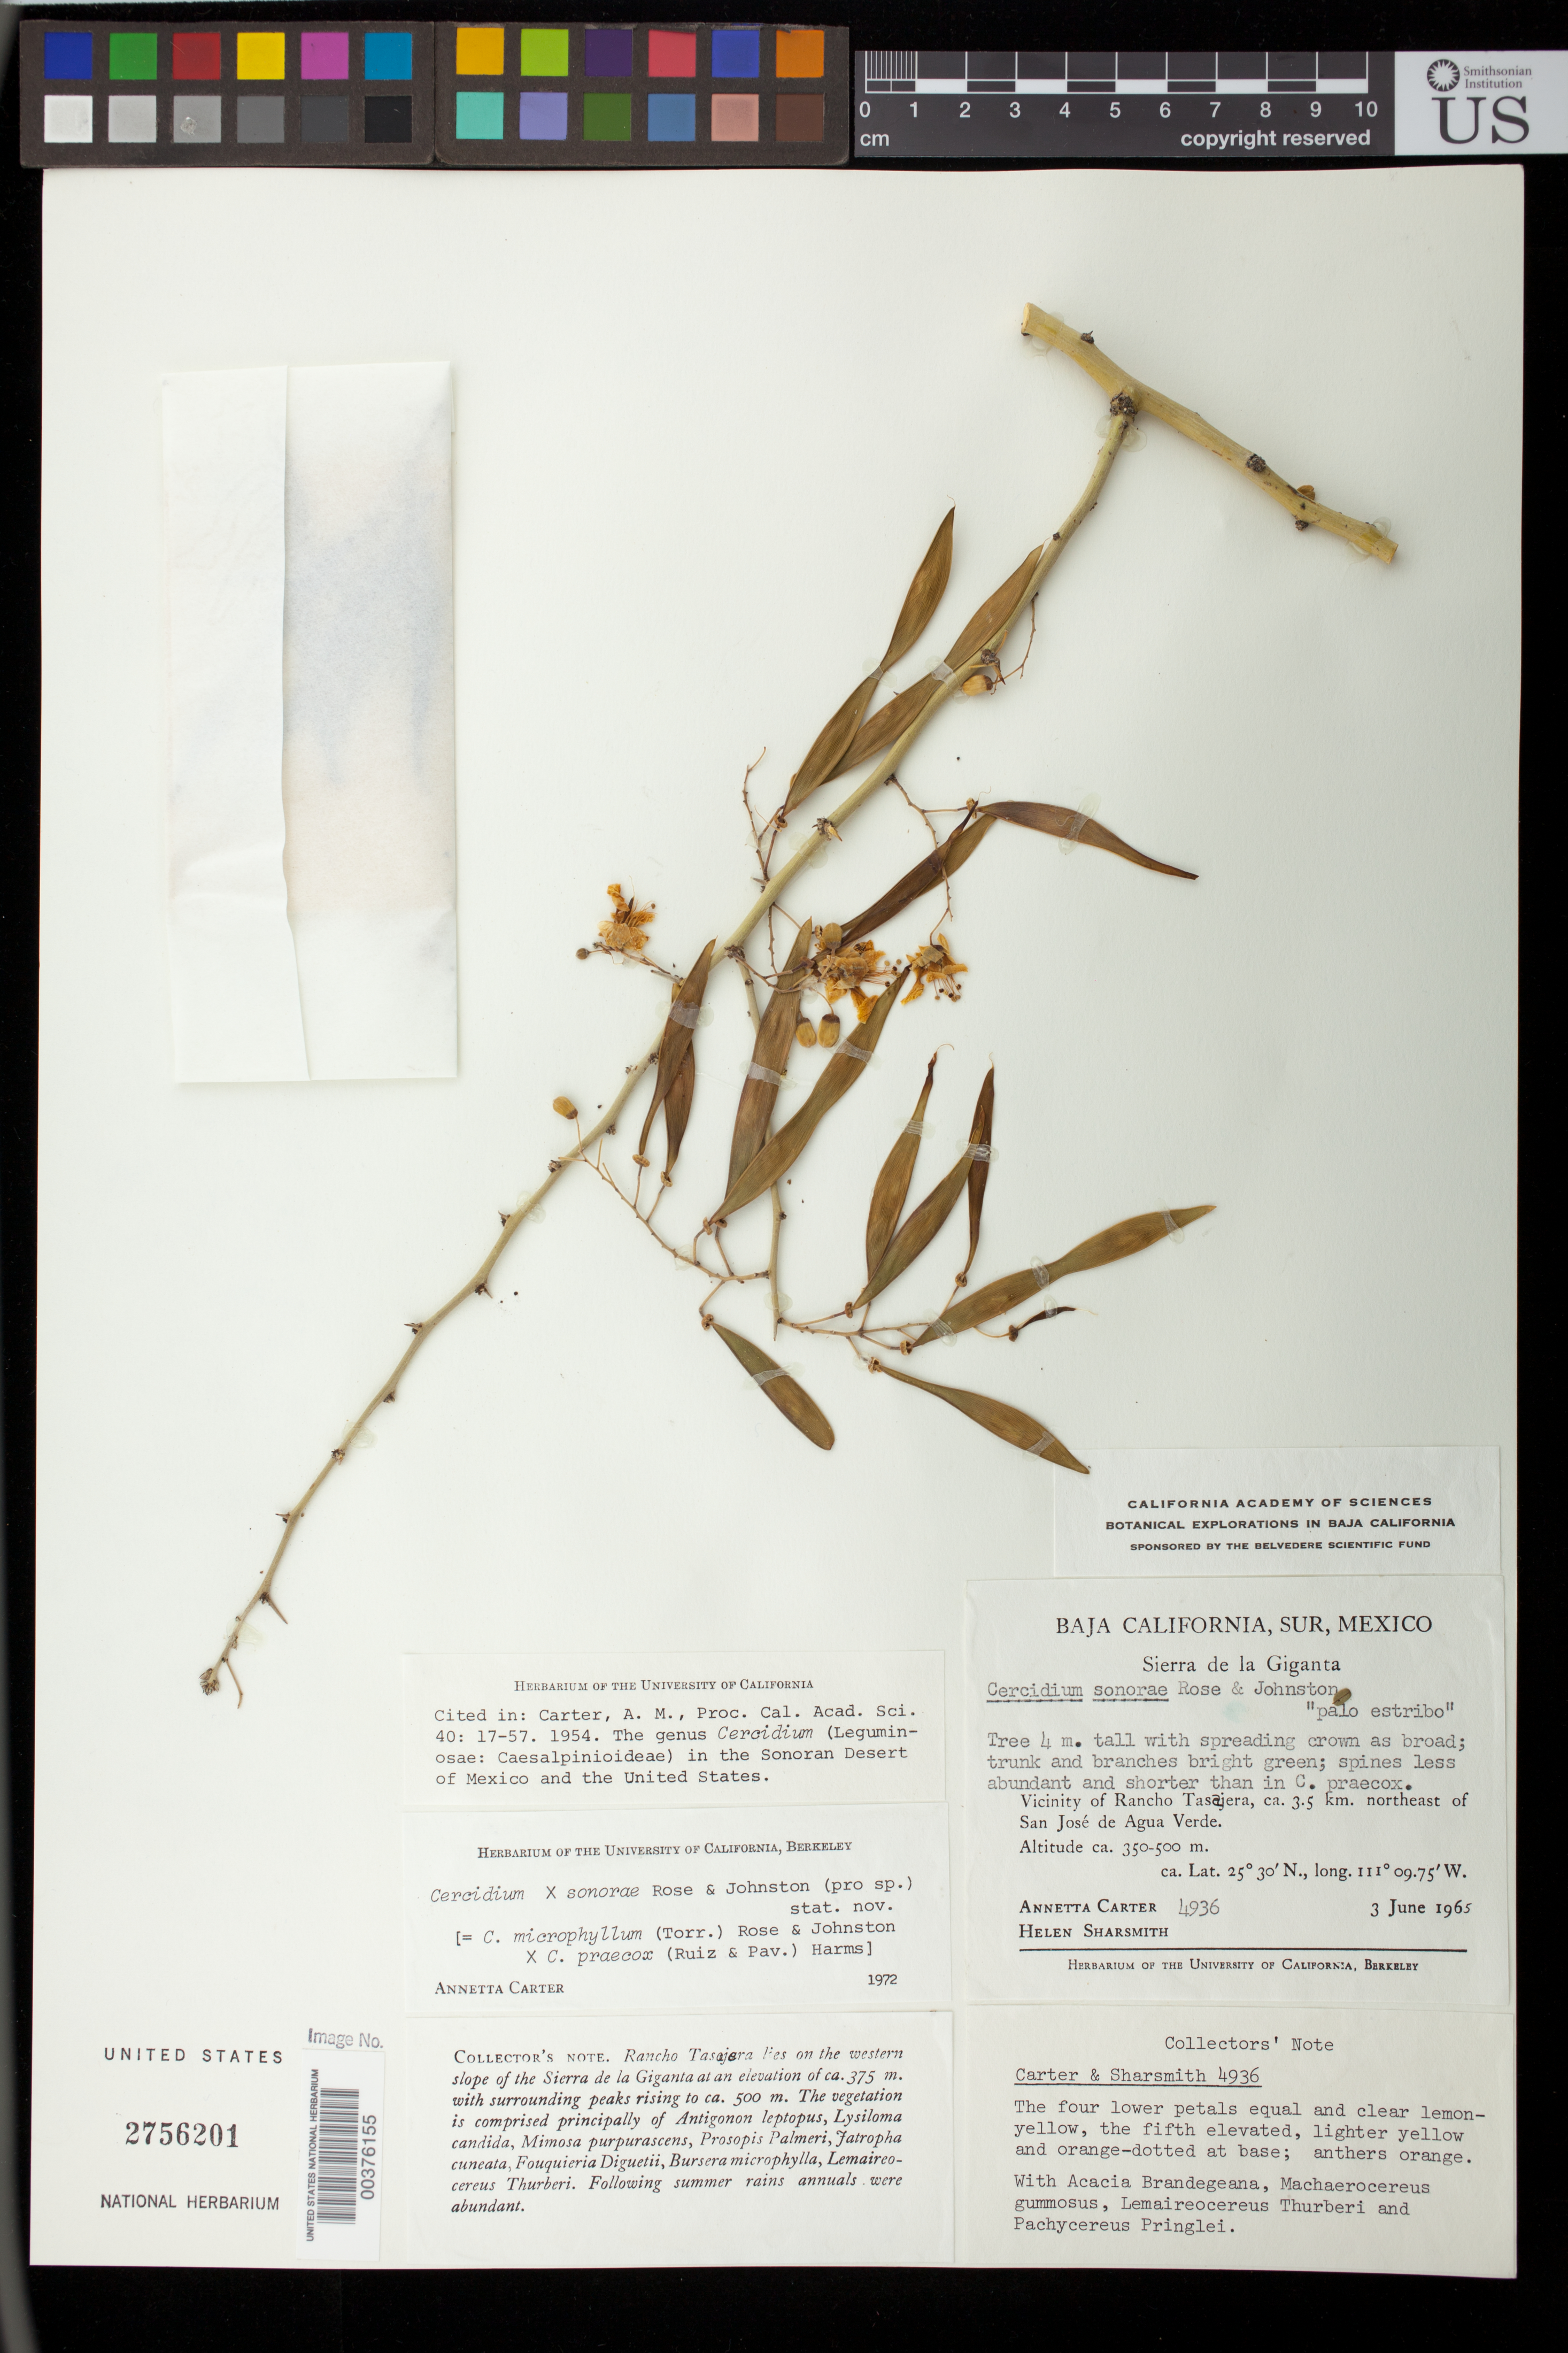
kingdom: Plantae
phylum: Tracheophyta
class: Magnoliopsida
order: Fabales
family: Fabaceae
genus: Parkinsonia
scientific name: Parkinsonia x sonorae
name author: (Rose & I.M. Johnst.) J.E. Hawkins & Felger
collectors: A. M. Carter & H. Sharsmith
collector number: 4936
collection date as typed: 03 Jun 1965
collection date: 1965-06-03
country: Mexico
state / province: Baja California Sur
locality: Vicinity of Rancho Tasajera, ca. 3.5 km. northeast of San Jose de Agua Verde; western slope of the Sierra de la Giganta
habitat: With Acacia Brandegeana, Machaerocereus gummosus, Lemaireocereus Thurberi and Pachycereus Pringlei. Rancho Tasajera lies on the western slope of the Sierra de la Giganta at an elevation of ca. 375 m. with surrounding peaks rising to ca. 500 m. The vegetation is comprised principally of Antigonon leptoopus, Lysiloma candida, Mimosa ppurpurascens, ProsopisPalmeri, Jatropha cuneata, Fouquieria Diguetii, Bursera microphylla, lemaireocereus Thurberi.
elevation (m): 350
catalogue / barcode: US 2756201